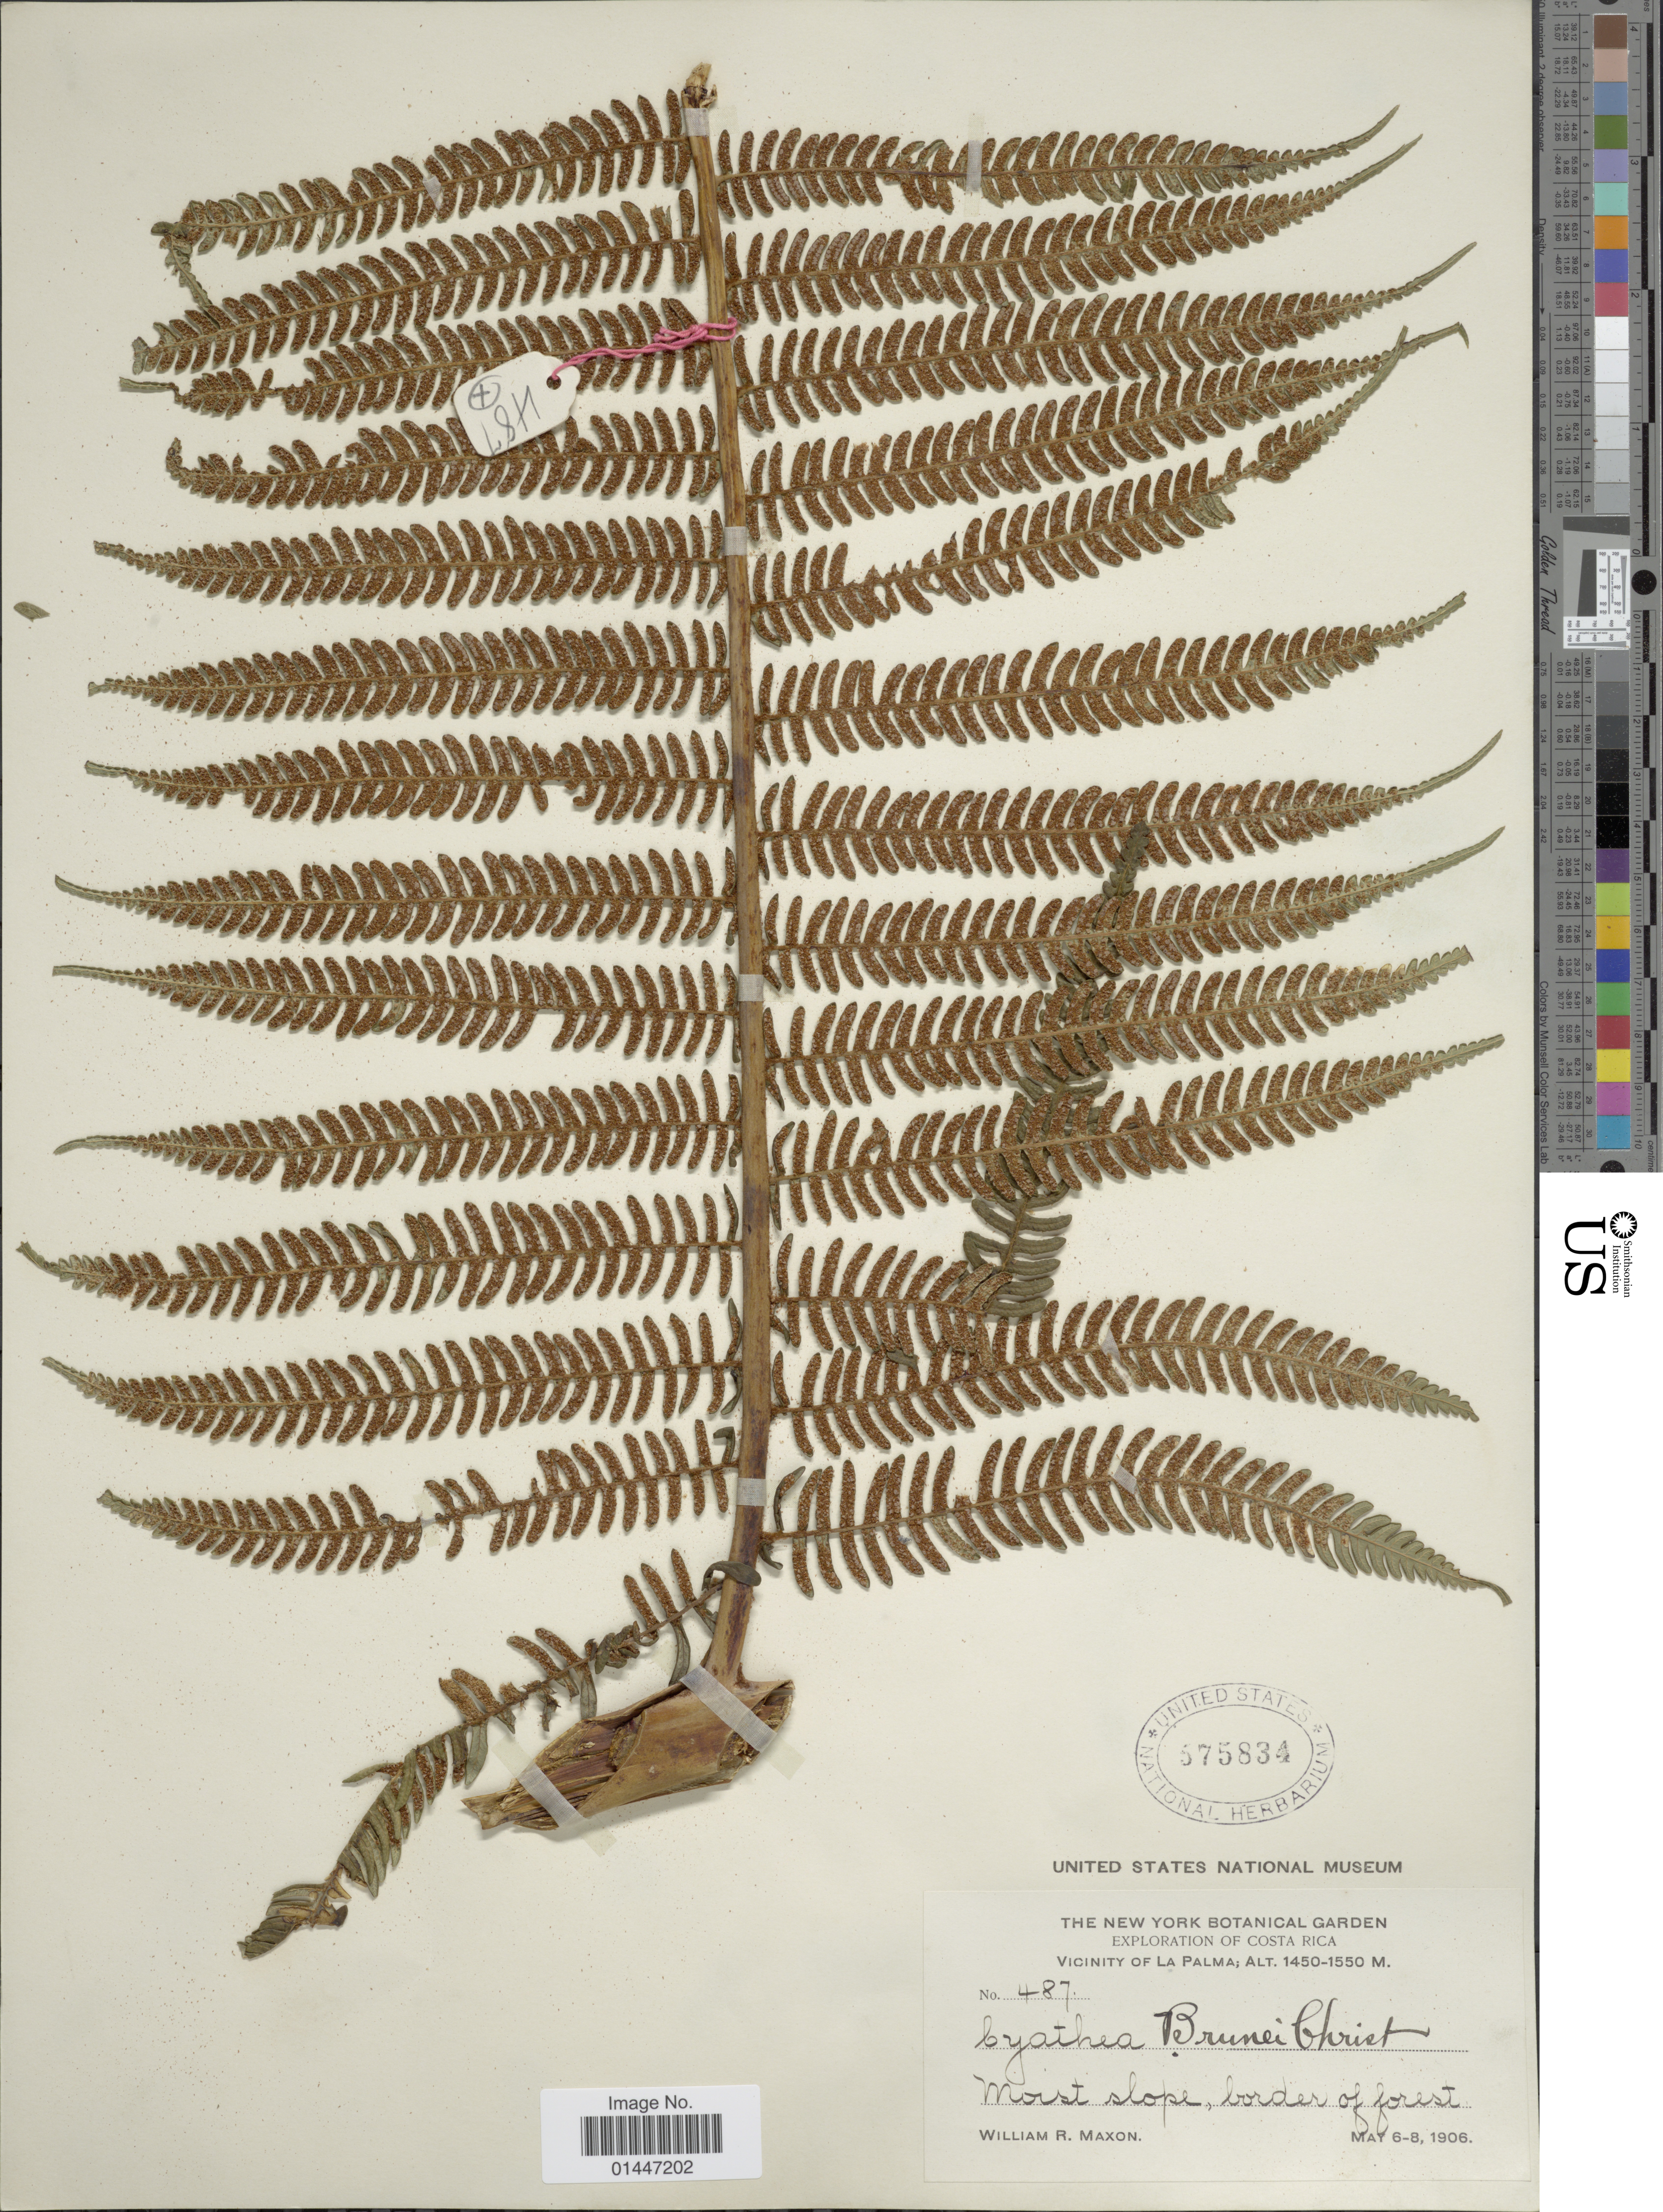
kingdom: Plantae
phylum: Tracheophyta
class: Polypodiopsida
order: Cyatheales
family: Cyatheaceae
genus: Sphaeropteris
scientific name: Sphaeropteris brunei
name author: (Christ) R.M. Tryon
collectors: W. R. Maxon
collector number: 487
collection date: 1906-05-06/1906-05-08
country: Costa Rica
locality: Vicinity of La Palma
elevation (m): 1450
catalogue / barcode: US 575834